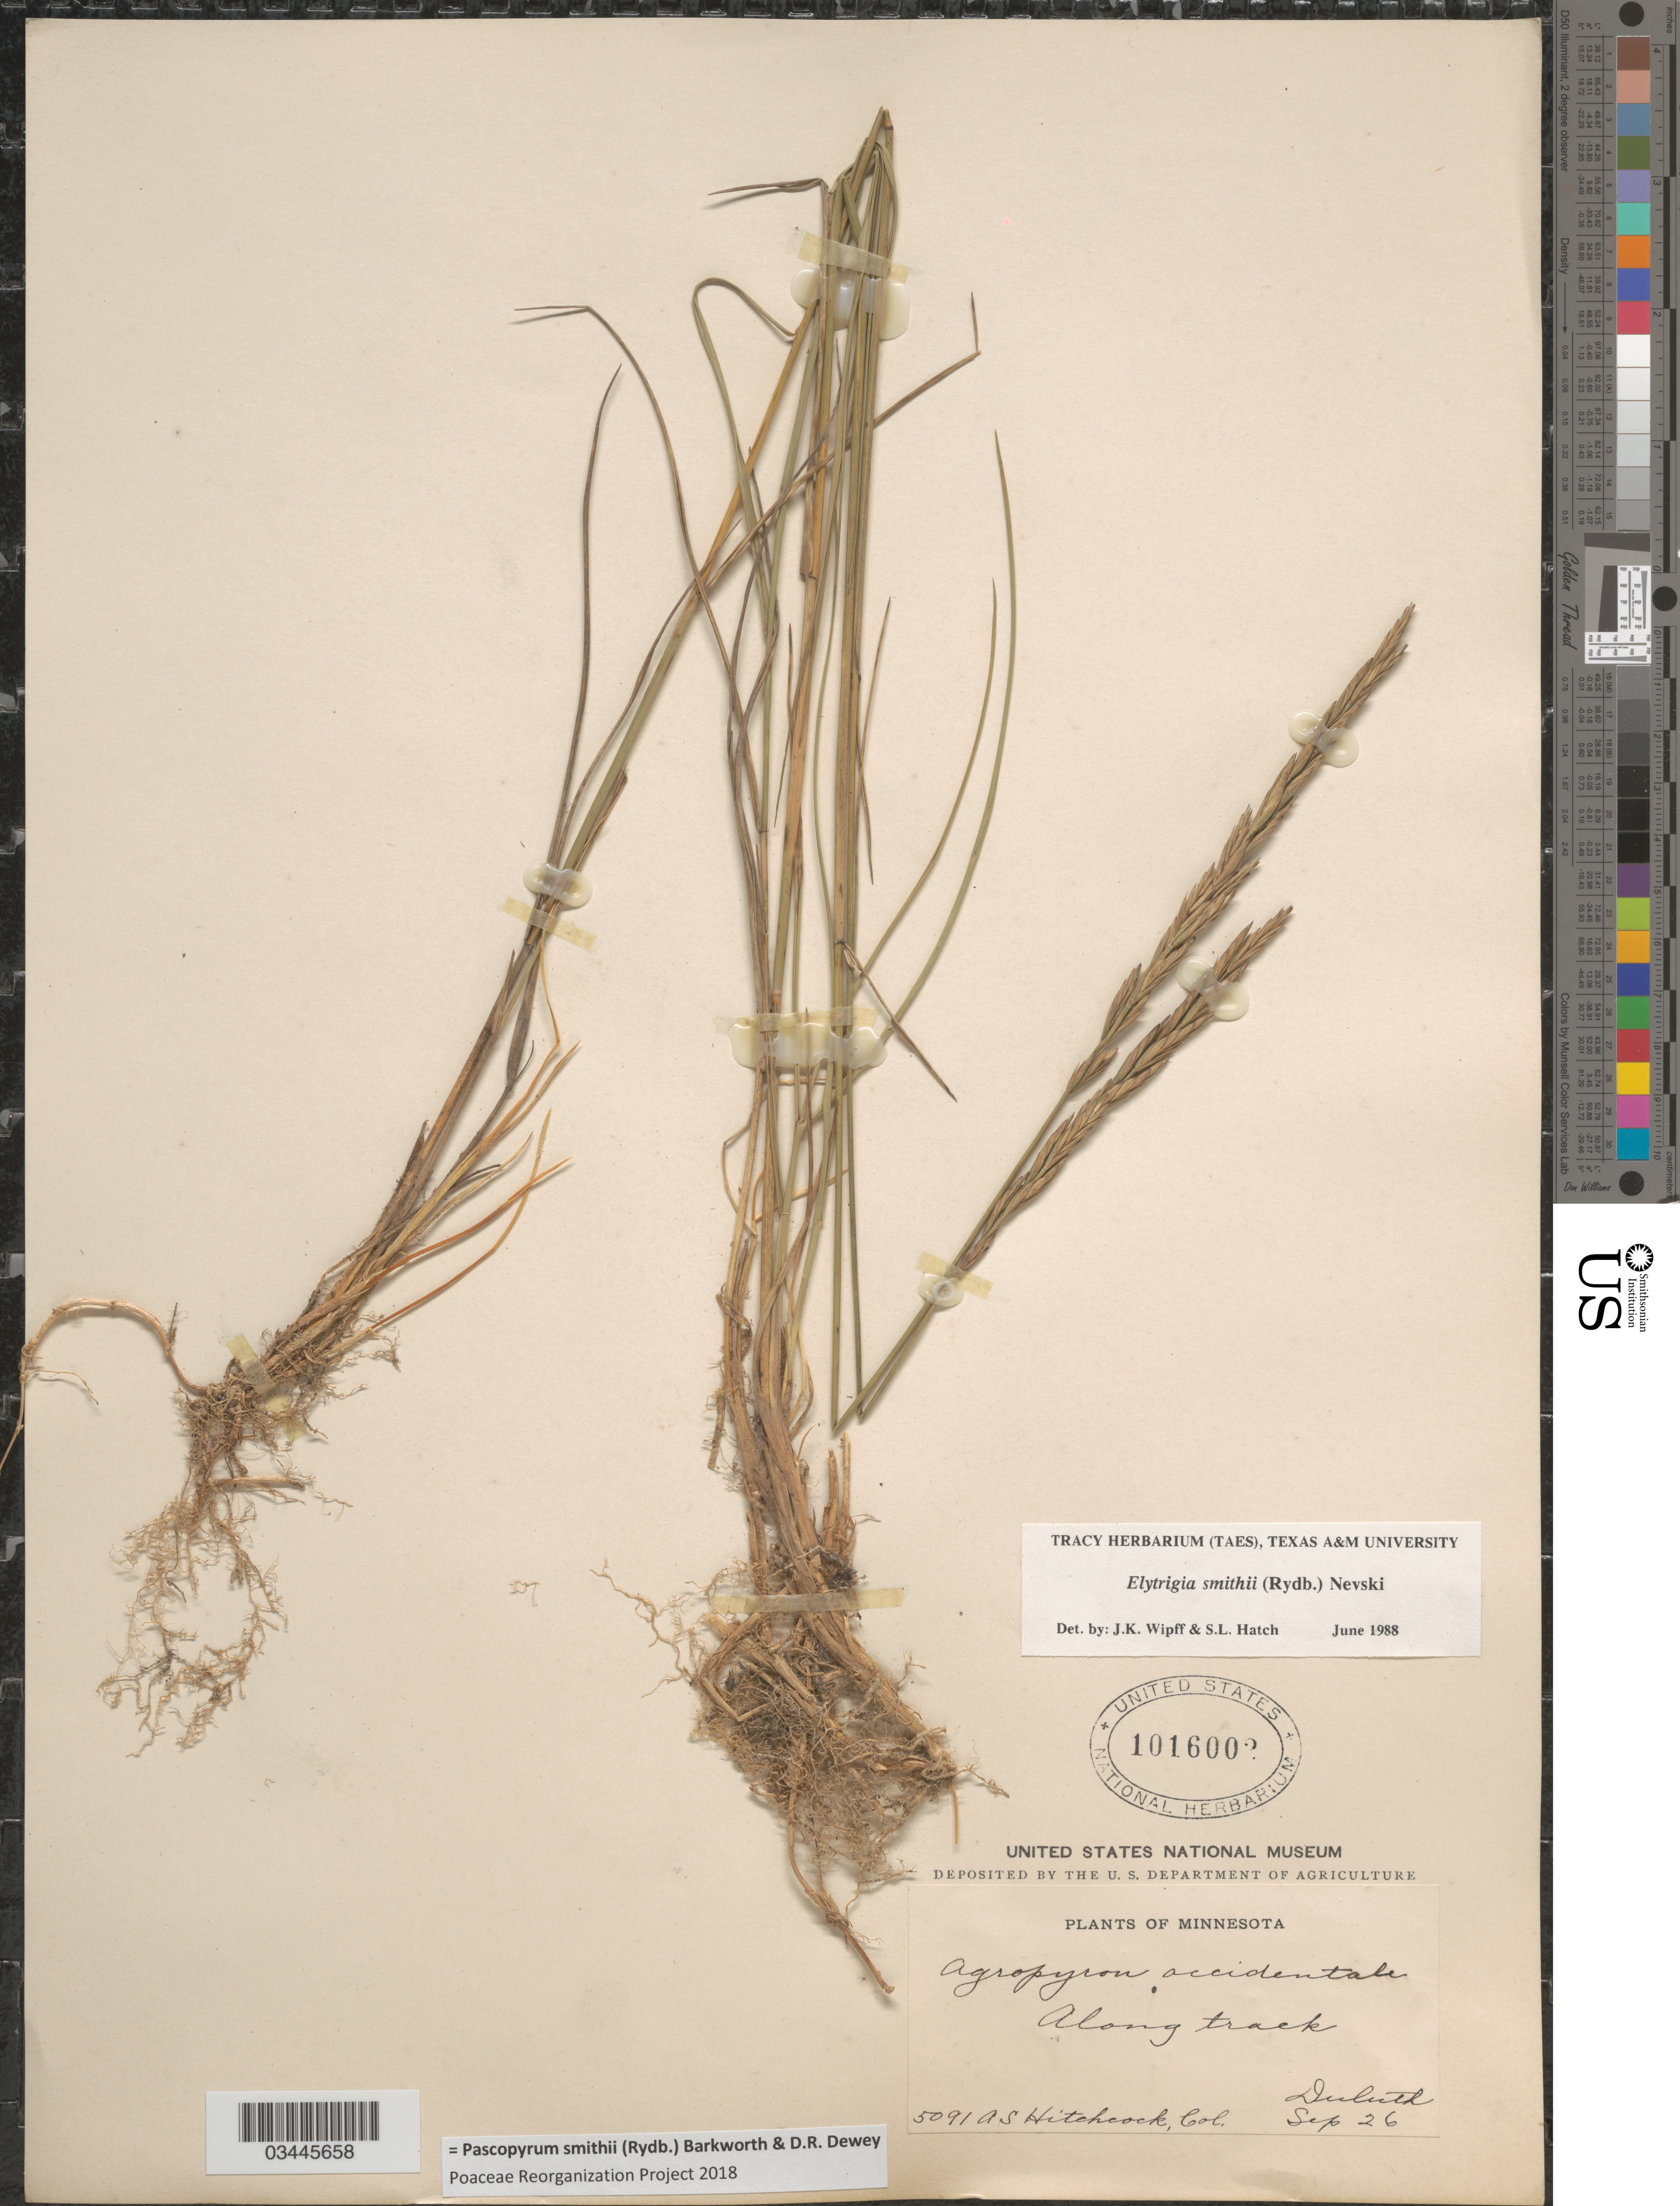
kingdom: Plantae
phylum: Tracheophyta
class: Liliopsida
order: Poales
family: Poaceae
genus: Pascopyrum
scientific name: Pascopyrum smithii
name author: (Rydb.) Barkworth & Dewey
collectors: A. S. Hitchcock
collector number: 5091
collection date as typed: Transcribed d/m/y: /9/26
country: United States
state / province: Minnesota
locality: Along track. Duluth.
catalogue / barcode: US 1016002